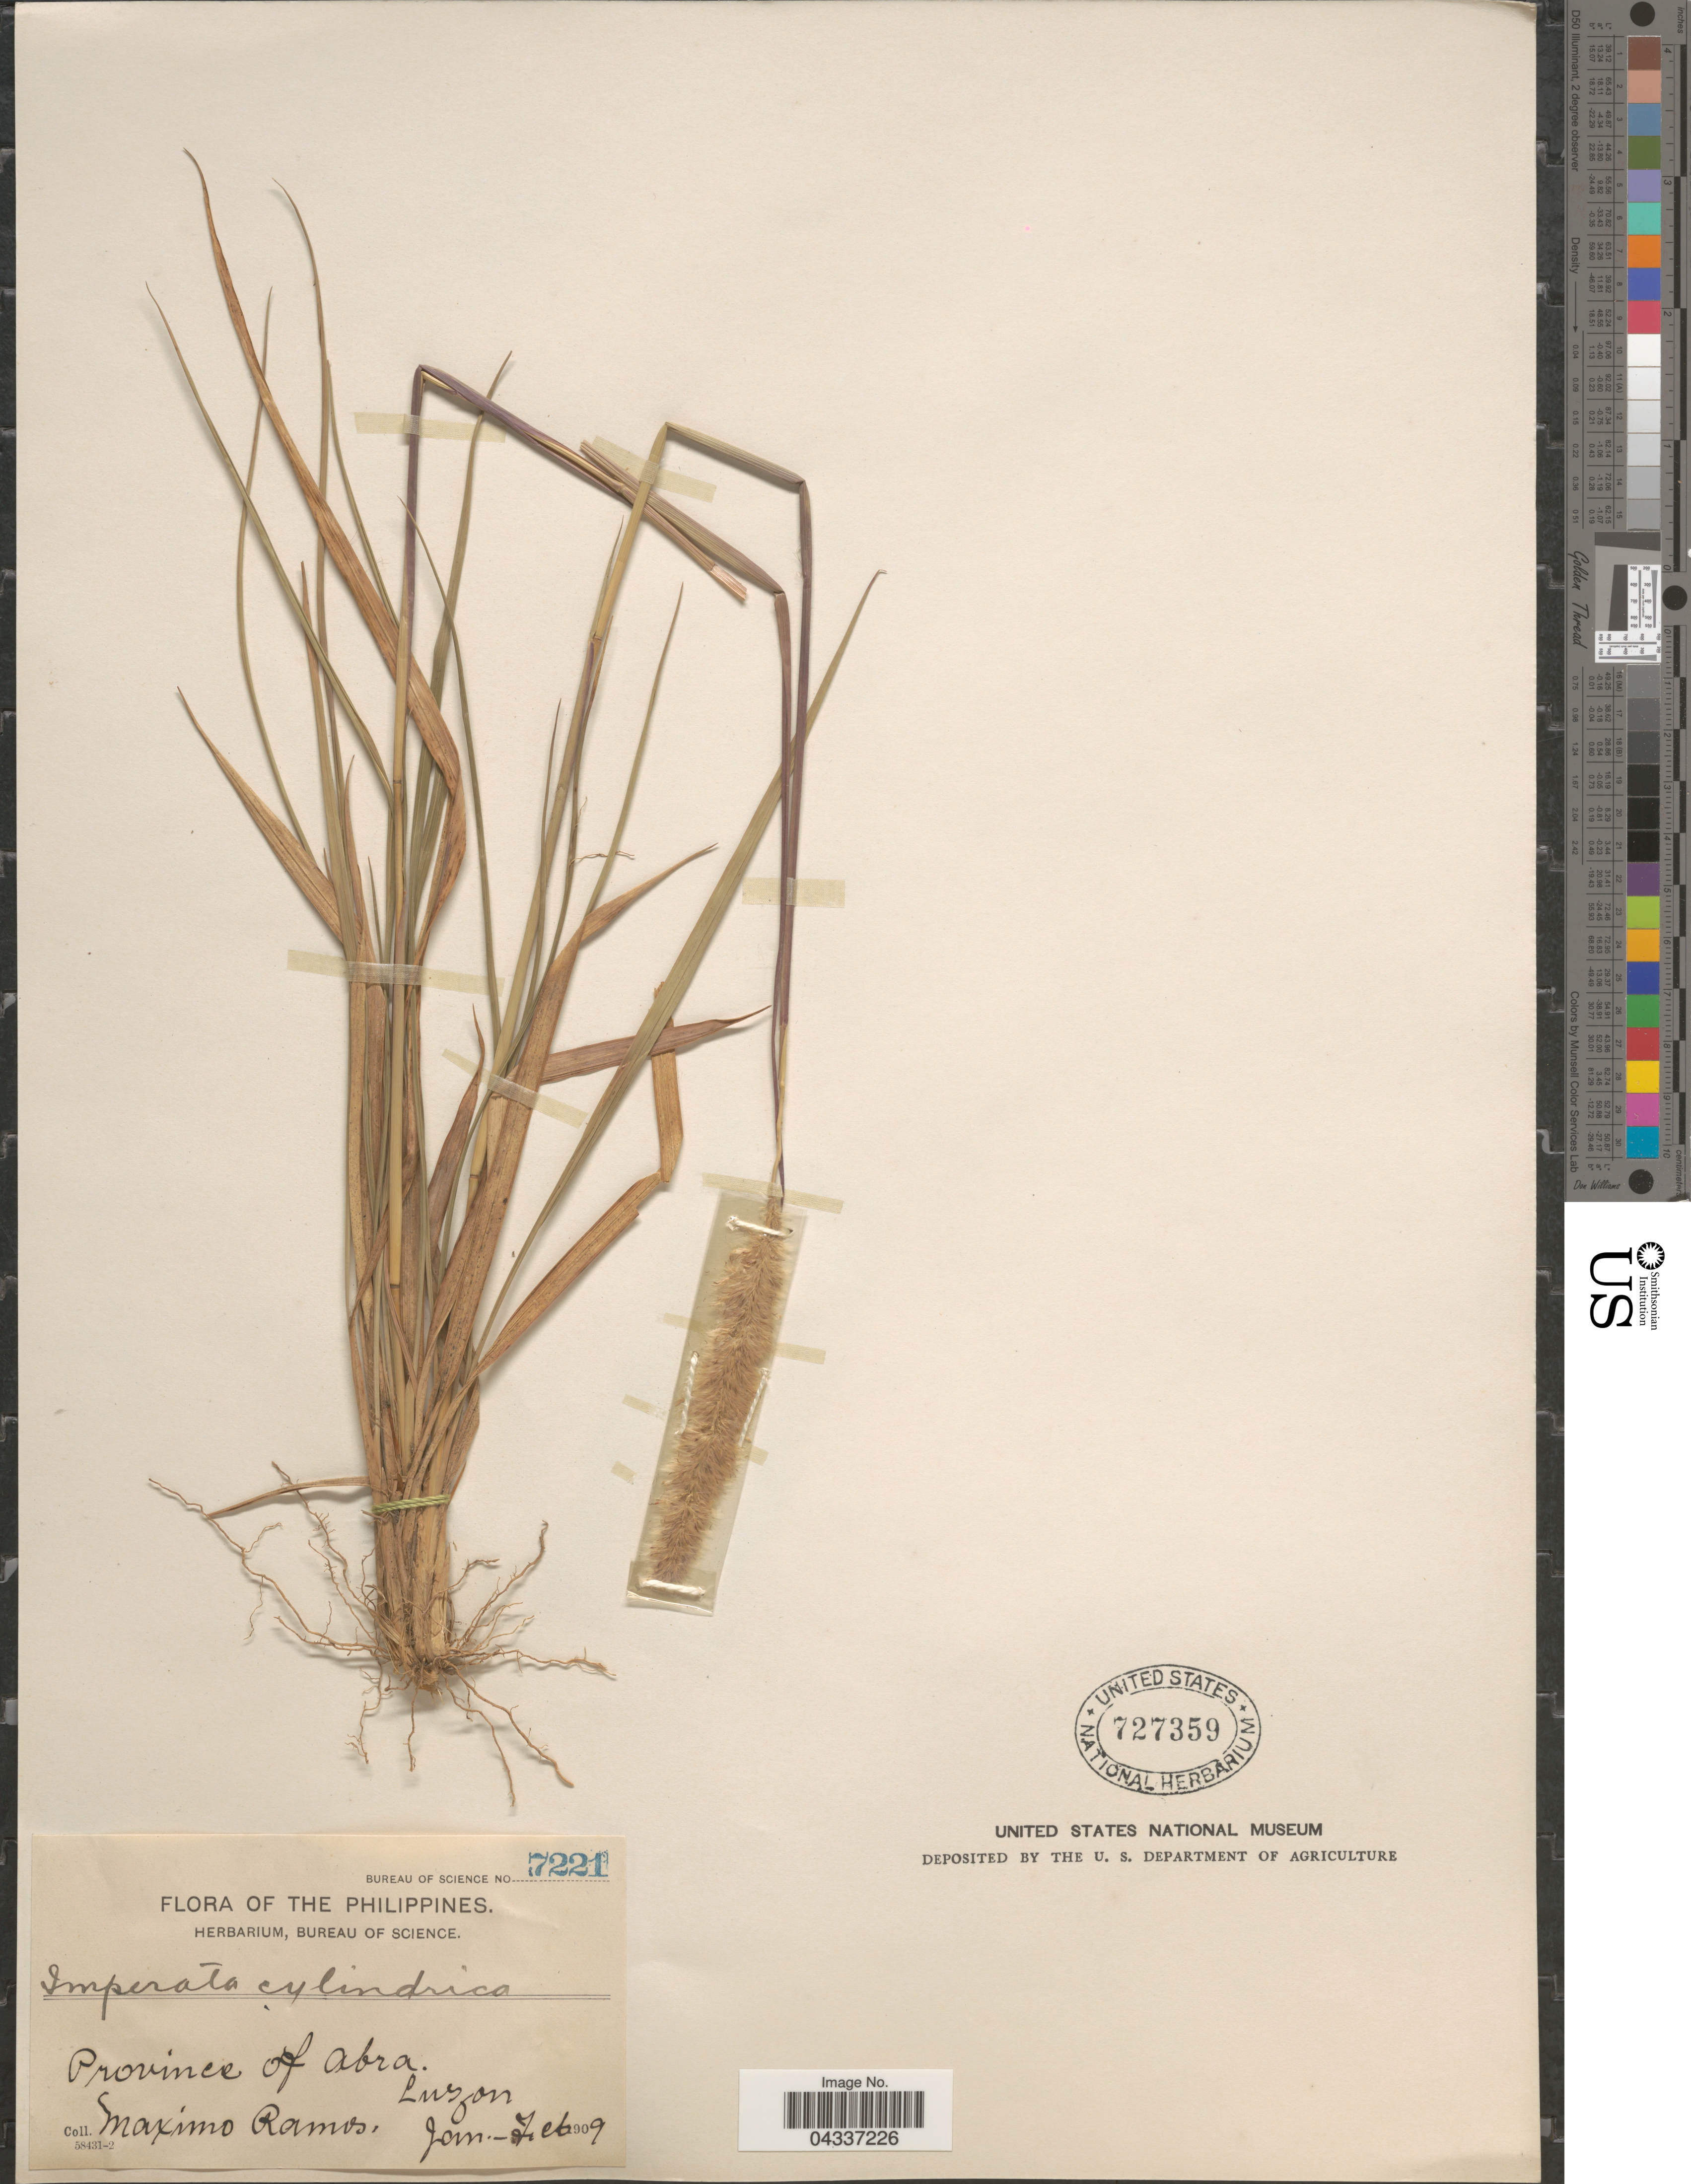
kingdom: Plantae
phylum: Tracheophyta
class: Liliopsida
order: Poales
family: Poaceae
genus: Imperata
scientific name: Imperata cylindrica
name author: (L.) P. Beauv.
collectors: M. Ramos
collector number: Bureau of Science 7221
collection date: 1909-01/1909-02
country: Philippines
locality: Province of Abra. Luzon.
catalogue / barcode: US 727359